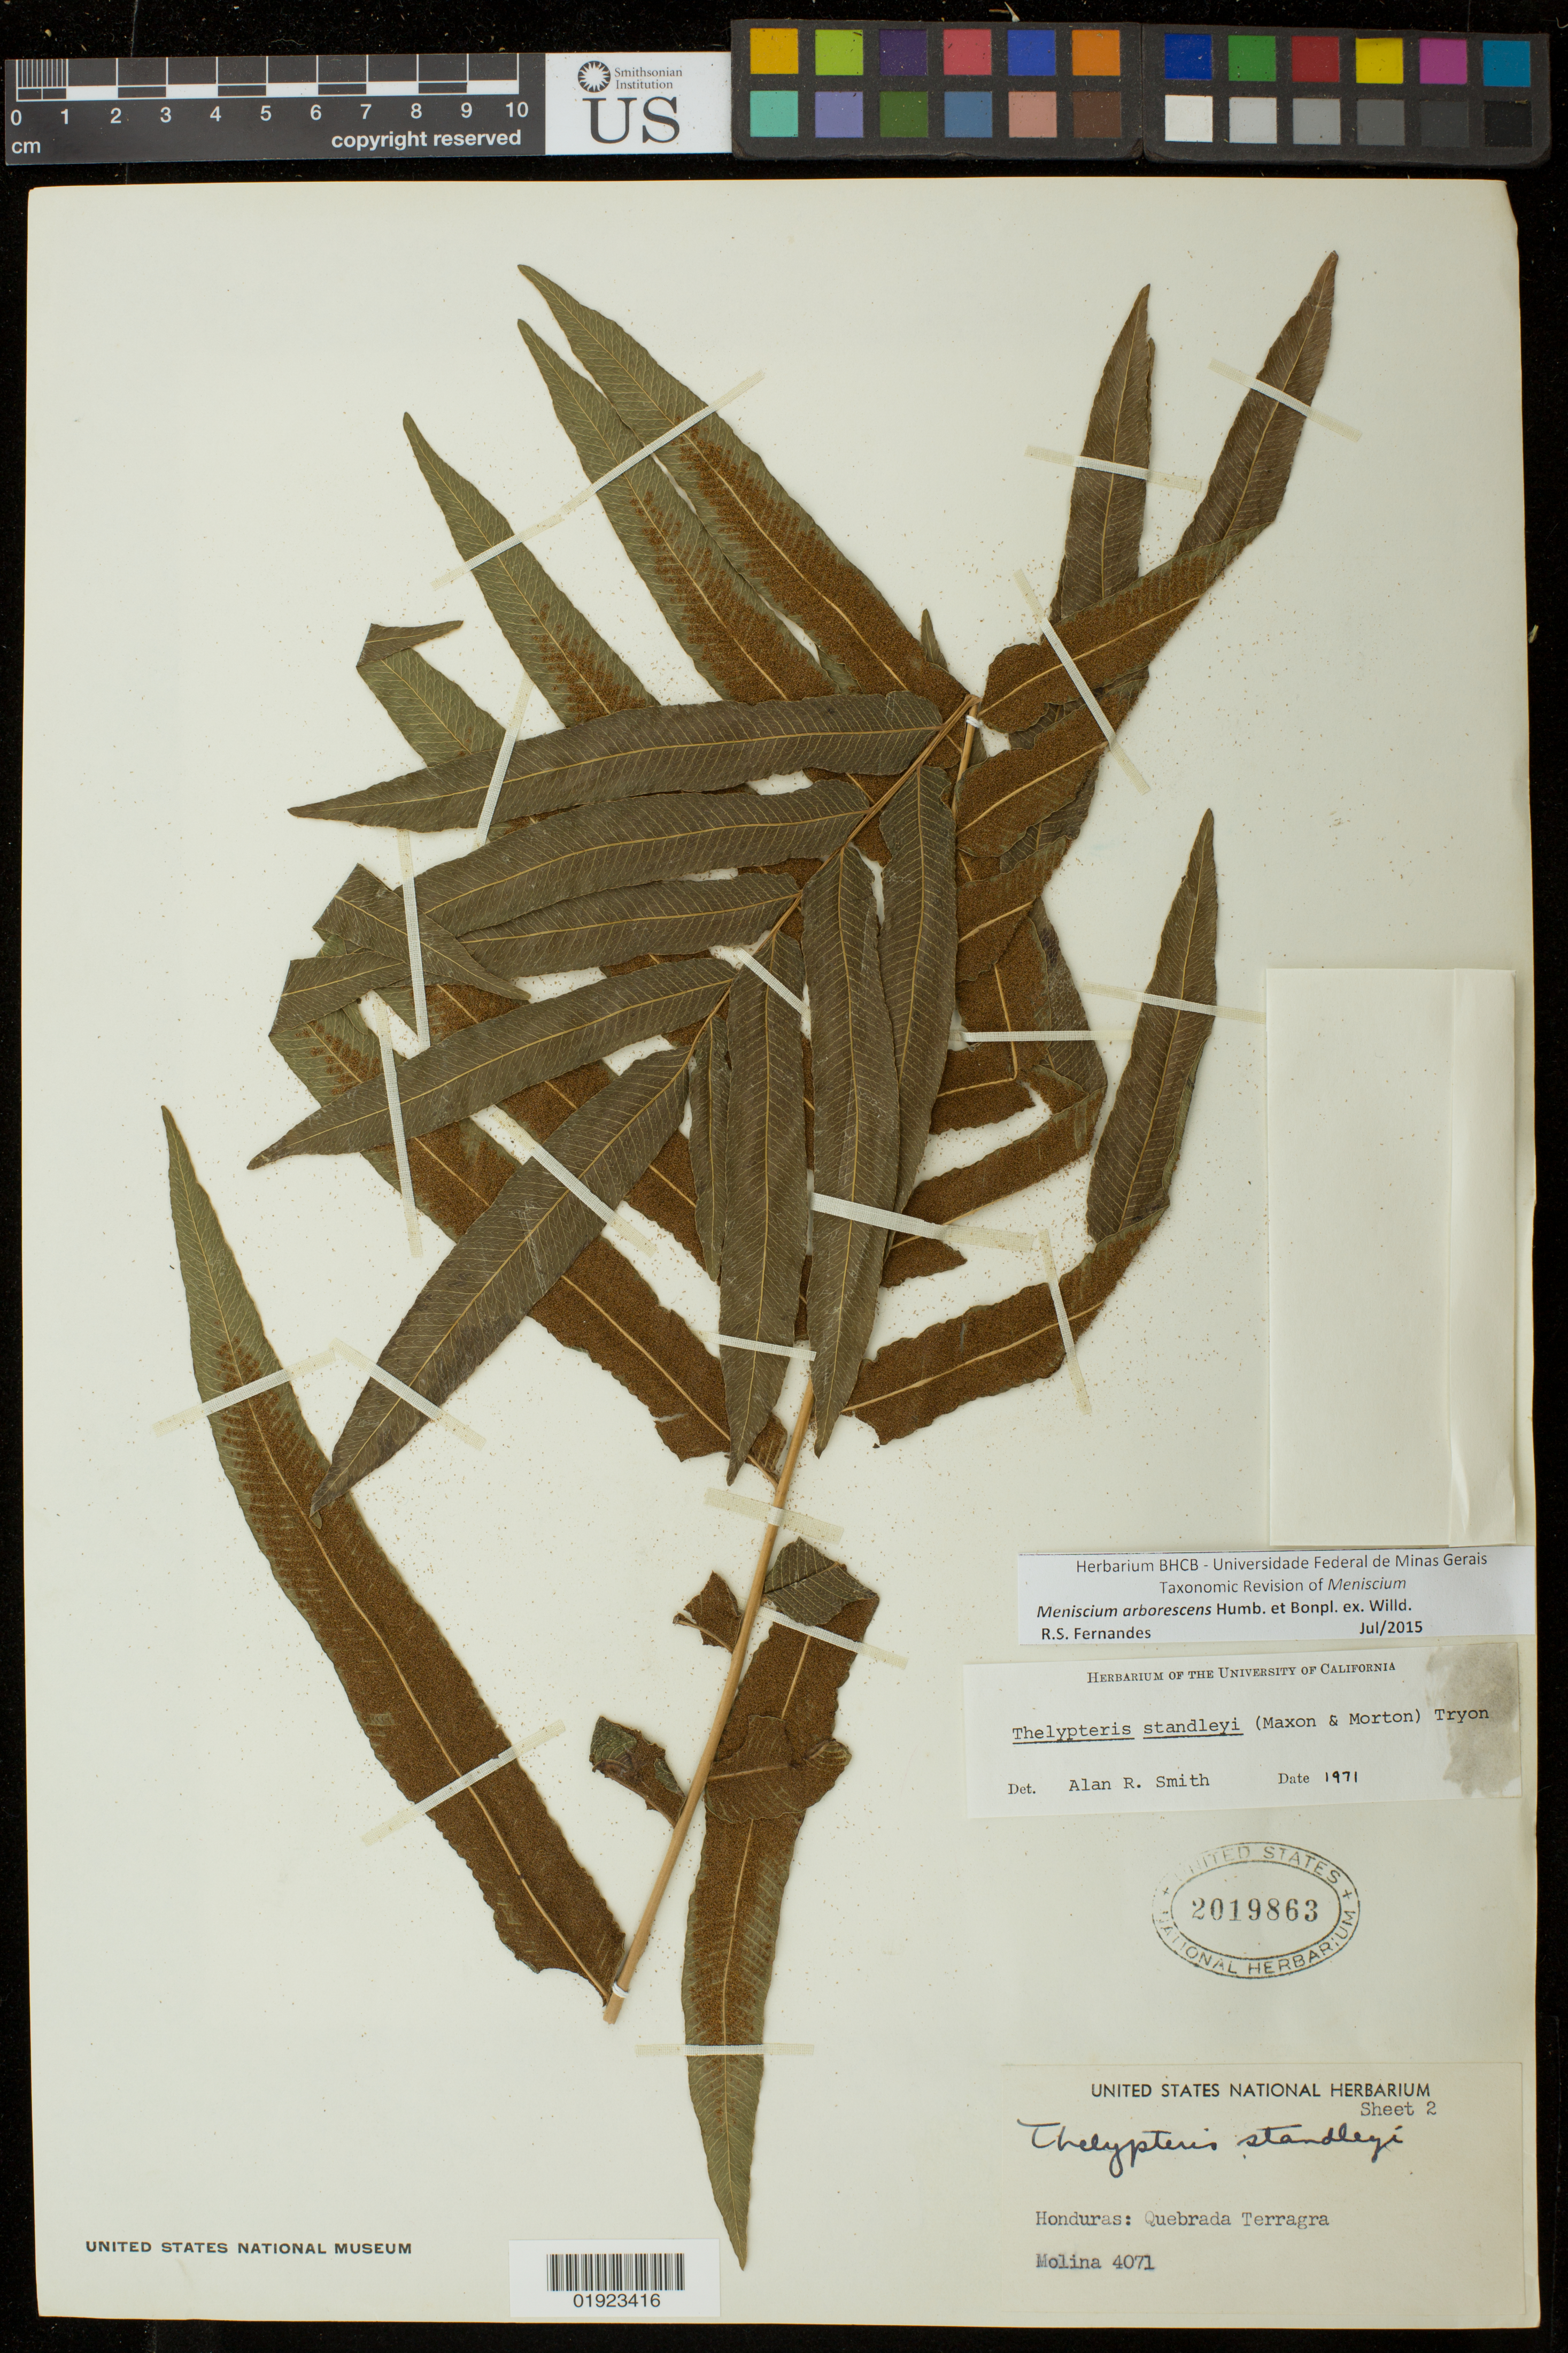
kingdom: Plantae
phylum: Tracheophyta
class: Polypodiopsida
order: Polypodiales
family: Thelypteridaceae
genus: Meniscium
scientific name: Meniscium arborescens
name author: Humb. & Bonpl. ex Willd.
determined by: Fernandes, R. S.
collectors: -- Molina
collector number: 4071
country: Honduras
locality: Quebrada Terragra.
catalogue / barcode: US 2019863